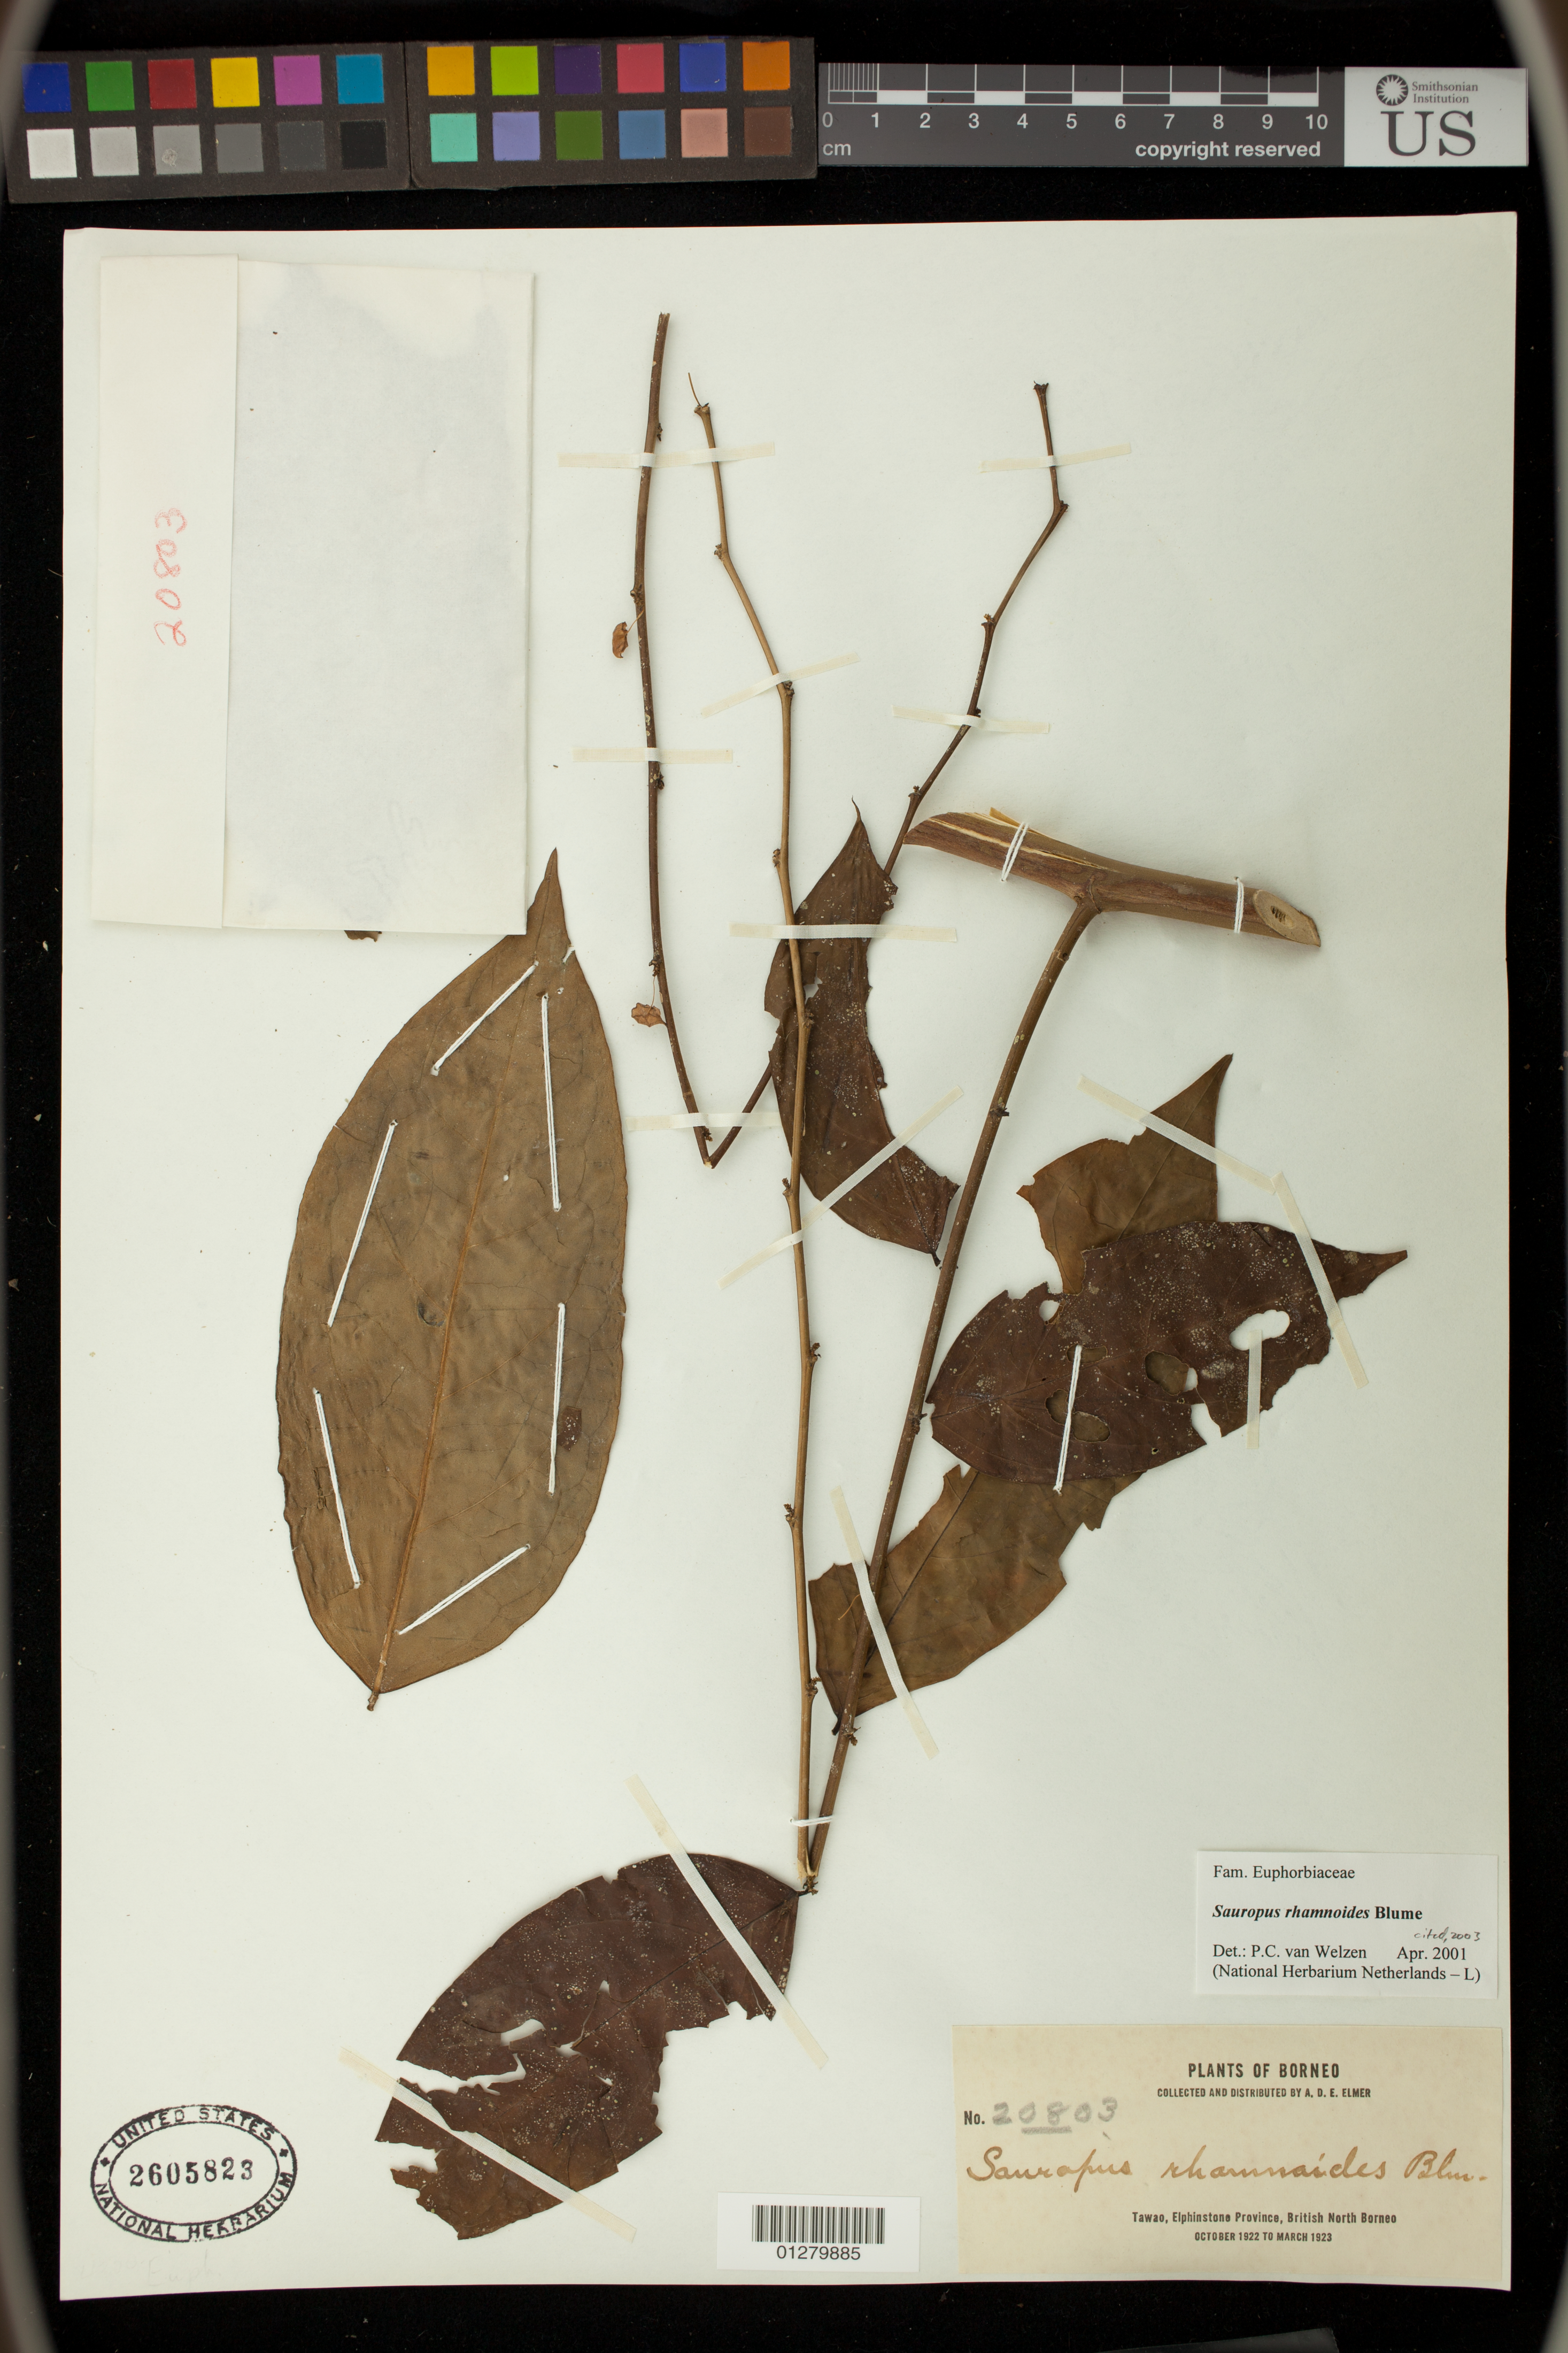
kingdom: Plantae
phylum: Tracheophyta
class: Magnoliopsida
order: Malpighiales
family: Phyllanthaceae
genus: Phyllanthus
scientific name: Phyllanthus rhamnifolius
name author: Chakrabarty & N.P. Balakr.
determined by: Wagner, W. L., (BOT), Smithsonian Institution - National Museum of Natural History (UNITED STATES)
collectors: A. D. E. Elmer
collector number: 20803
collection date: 1922-10/1923-03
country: Malaysia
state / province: Sabah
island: Borneo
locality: Tawao, Elphinstone Province, British North Borneo.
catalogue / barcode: US 2605823